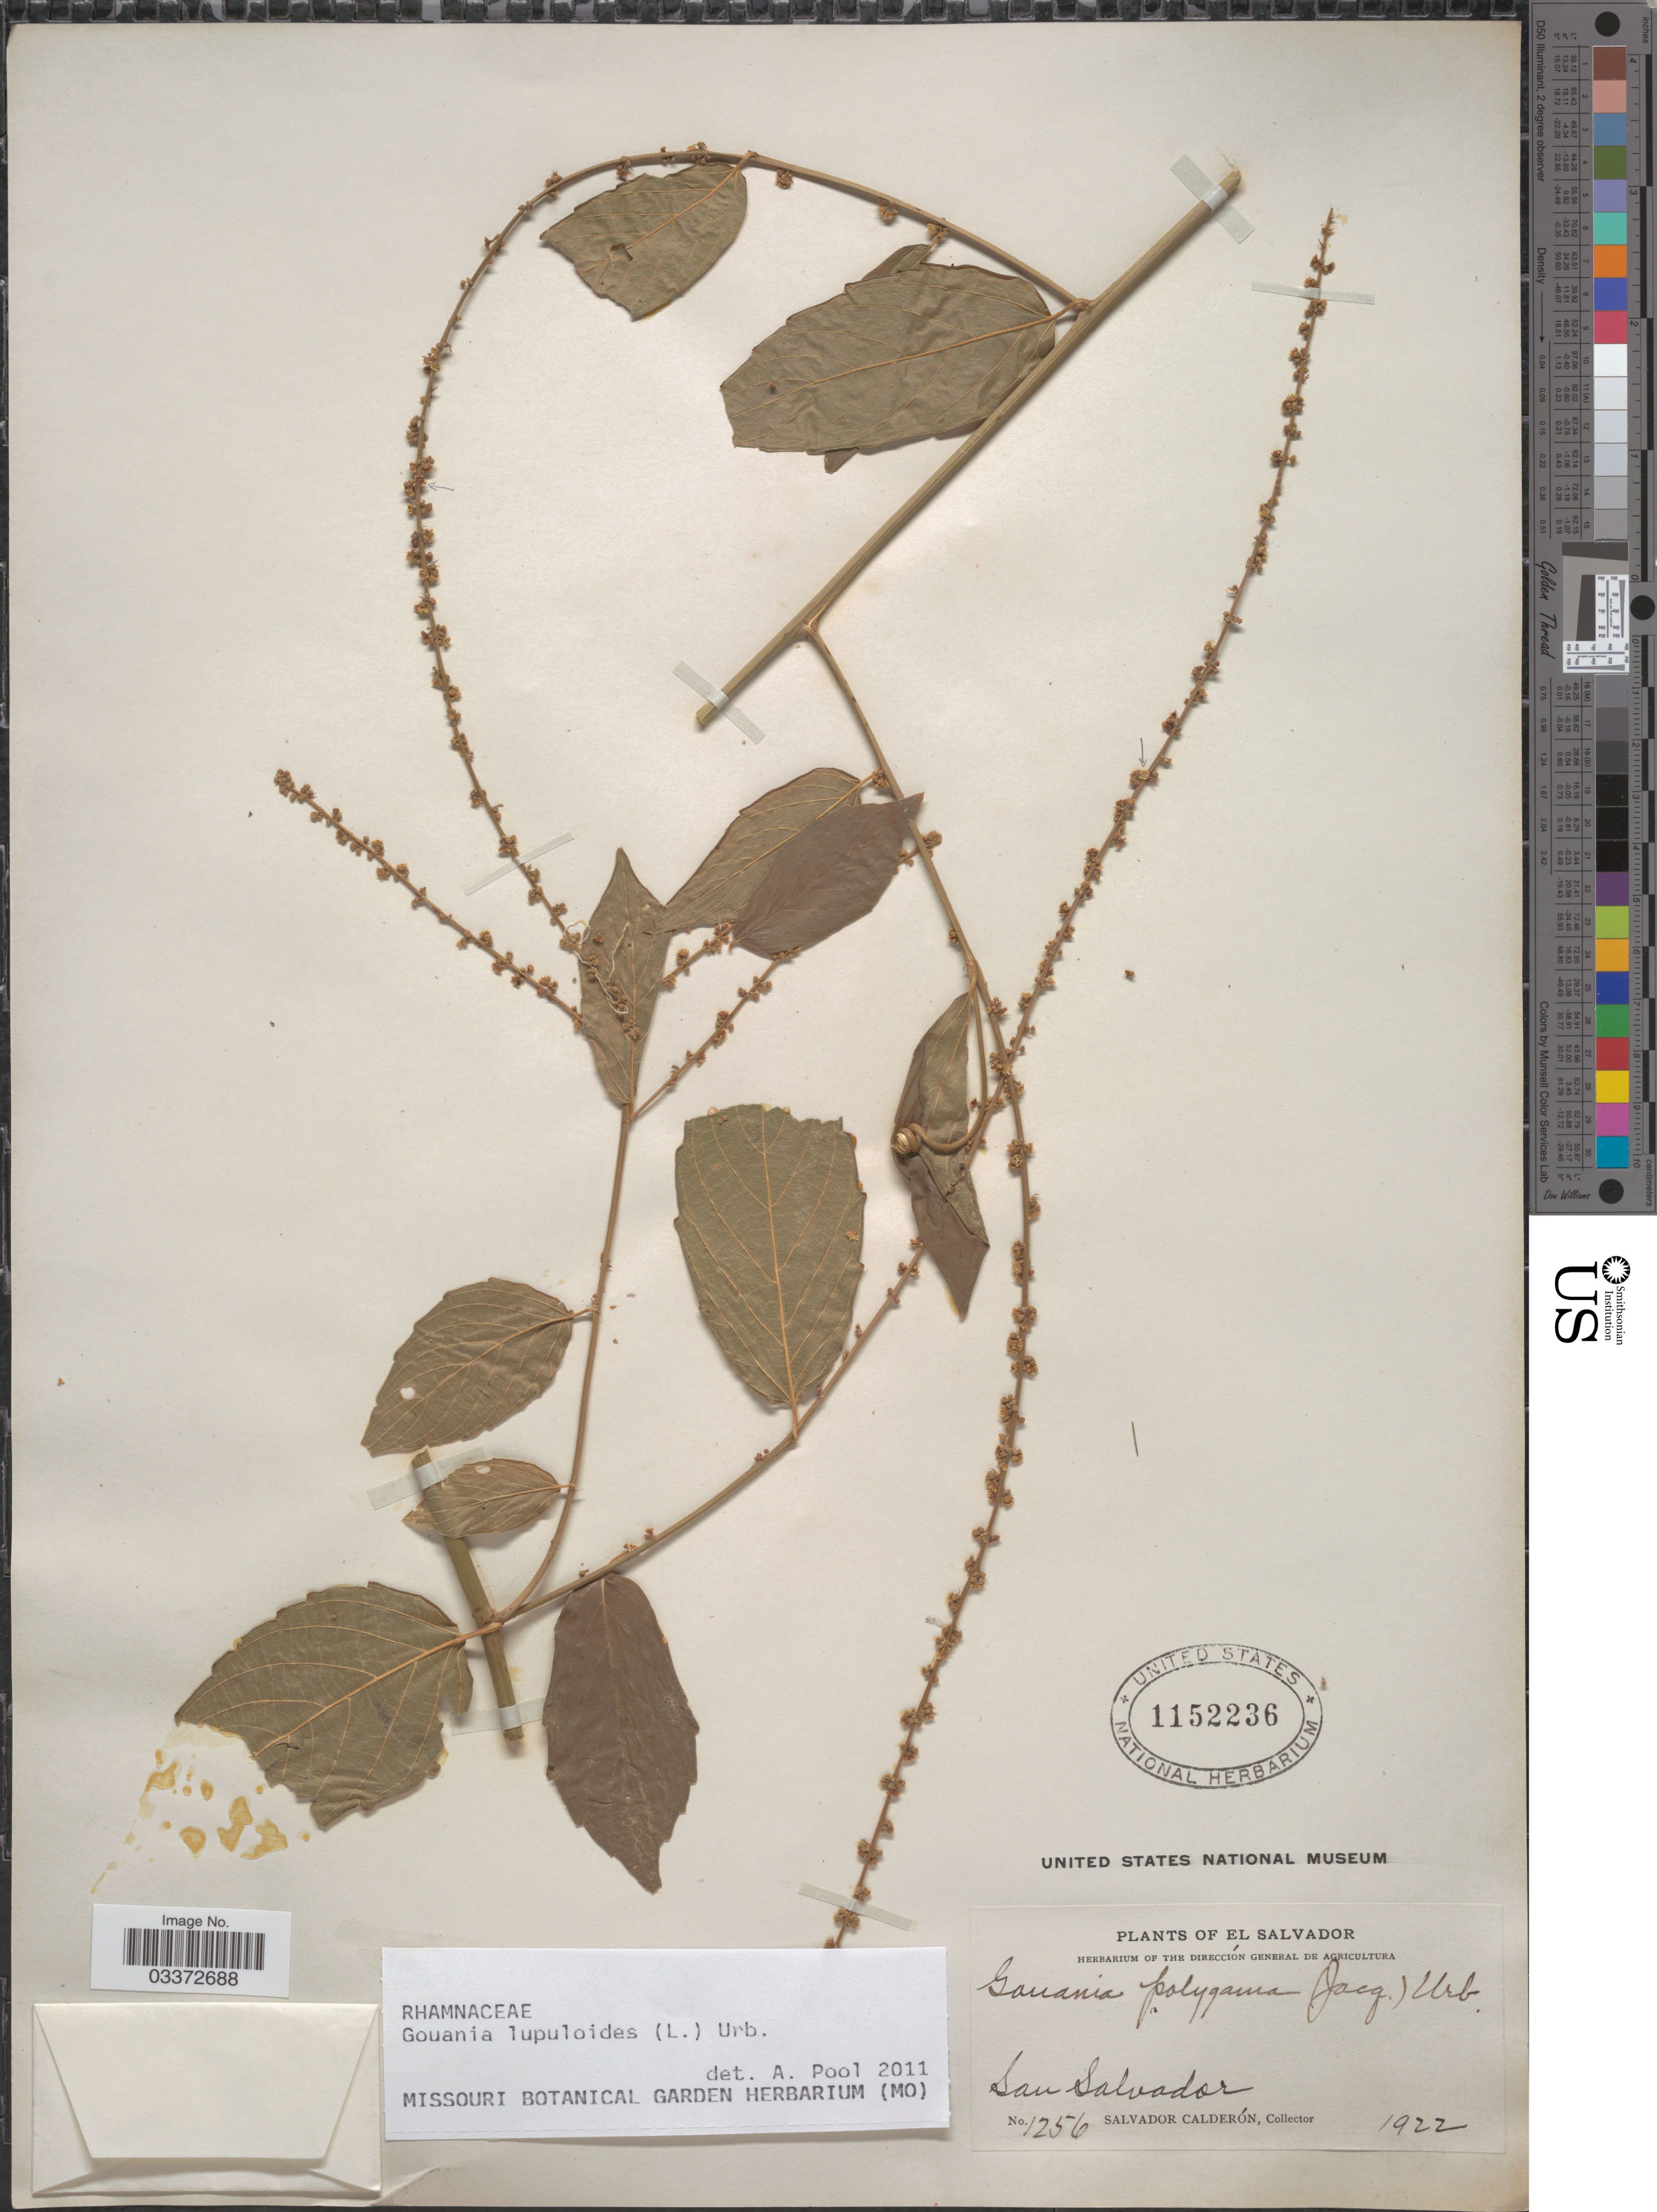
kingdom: Plantae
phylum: Tracheophyta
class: Magnoliopsida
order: Rosales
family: Rhamnaceae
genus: Gouania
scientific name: Gouania lupuloides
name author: (L.) Urb.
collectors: S. Calderón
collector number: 1256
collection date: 1922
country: El Salvador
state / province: San Salvador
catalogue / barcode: US 1152236